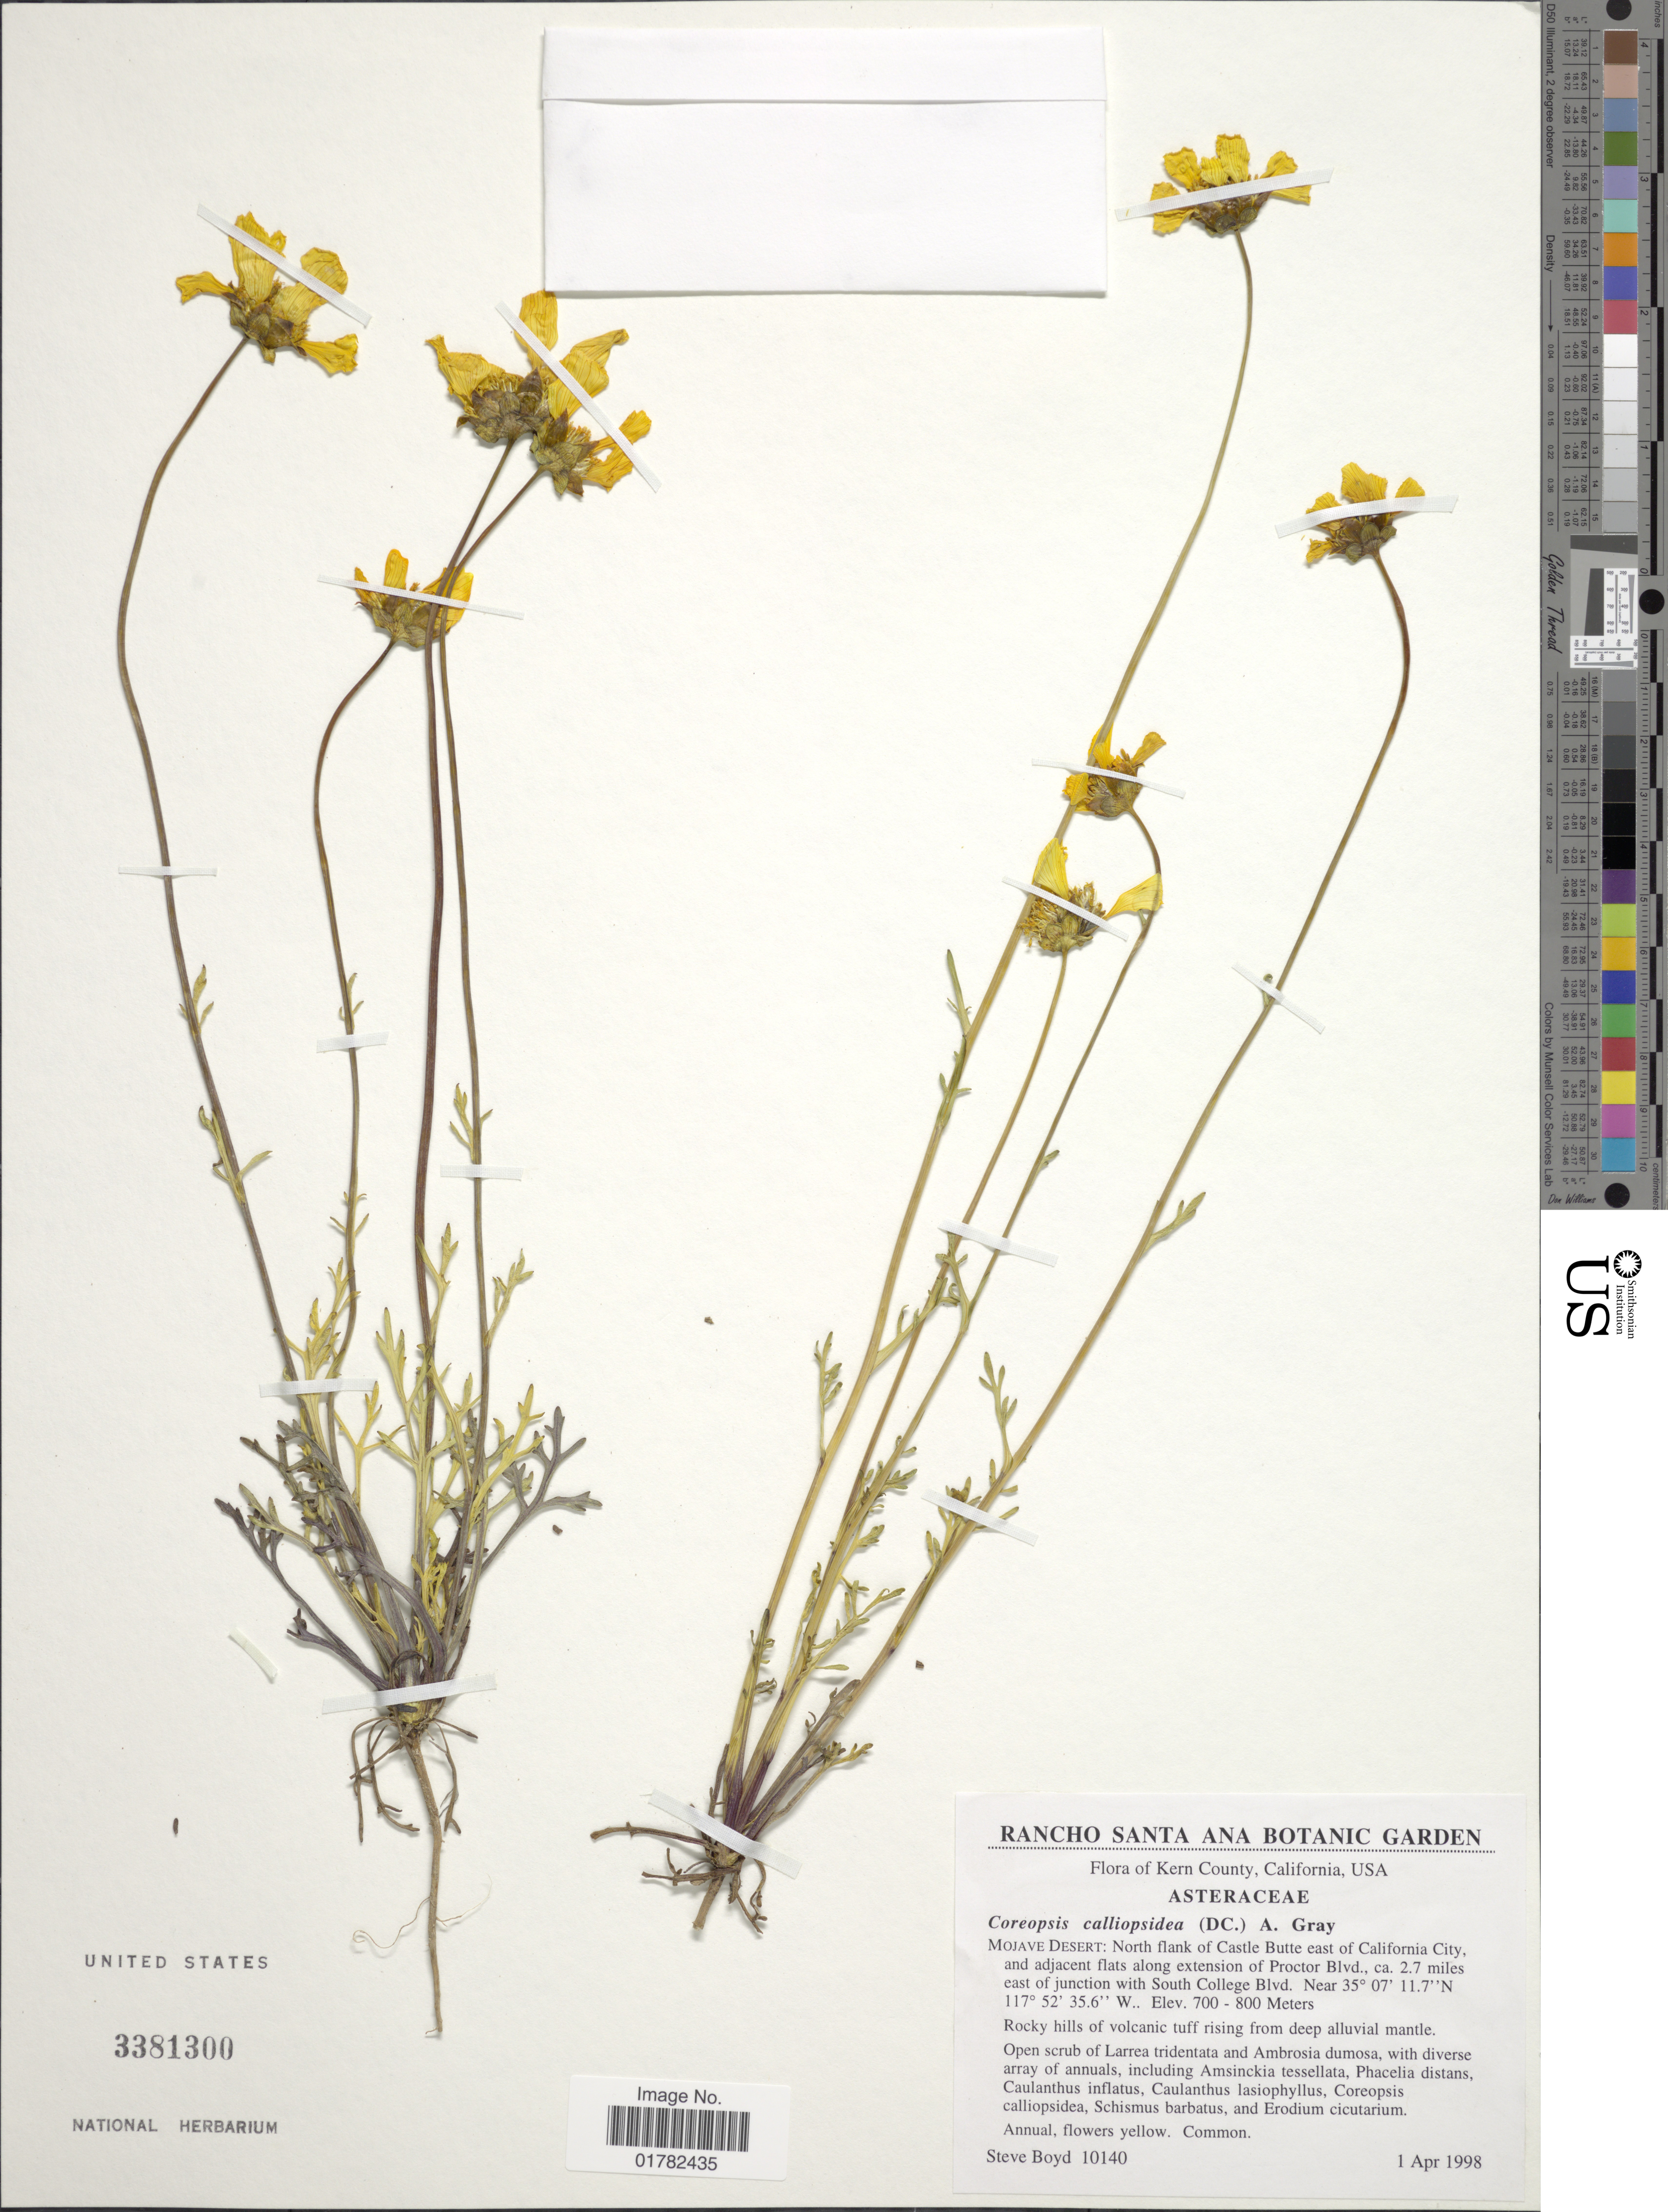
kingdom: Plantae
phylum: Tracheophyta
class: Magnoliopsida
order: Asterales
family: Asteraceae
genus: Coreopsis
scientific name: Coreopsis calliopsidea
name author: (DC.) A. Gray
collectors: S. Boyd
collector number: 10140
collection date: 1998-04-01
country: United States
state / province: California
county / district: Kern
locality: Kern County, Mojave Deseert: North flank of Castle Butte east of California City, and adjacent flats along extension of Proctor Blvd., ca. 2.7 miles east of junction with South College Blvd., rocky hills of volcanic tuff rising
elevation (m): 700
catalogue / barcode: US 3381300